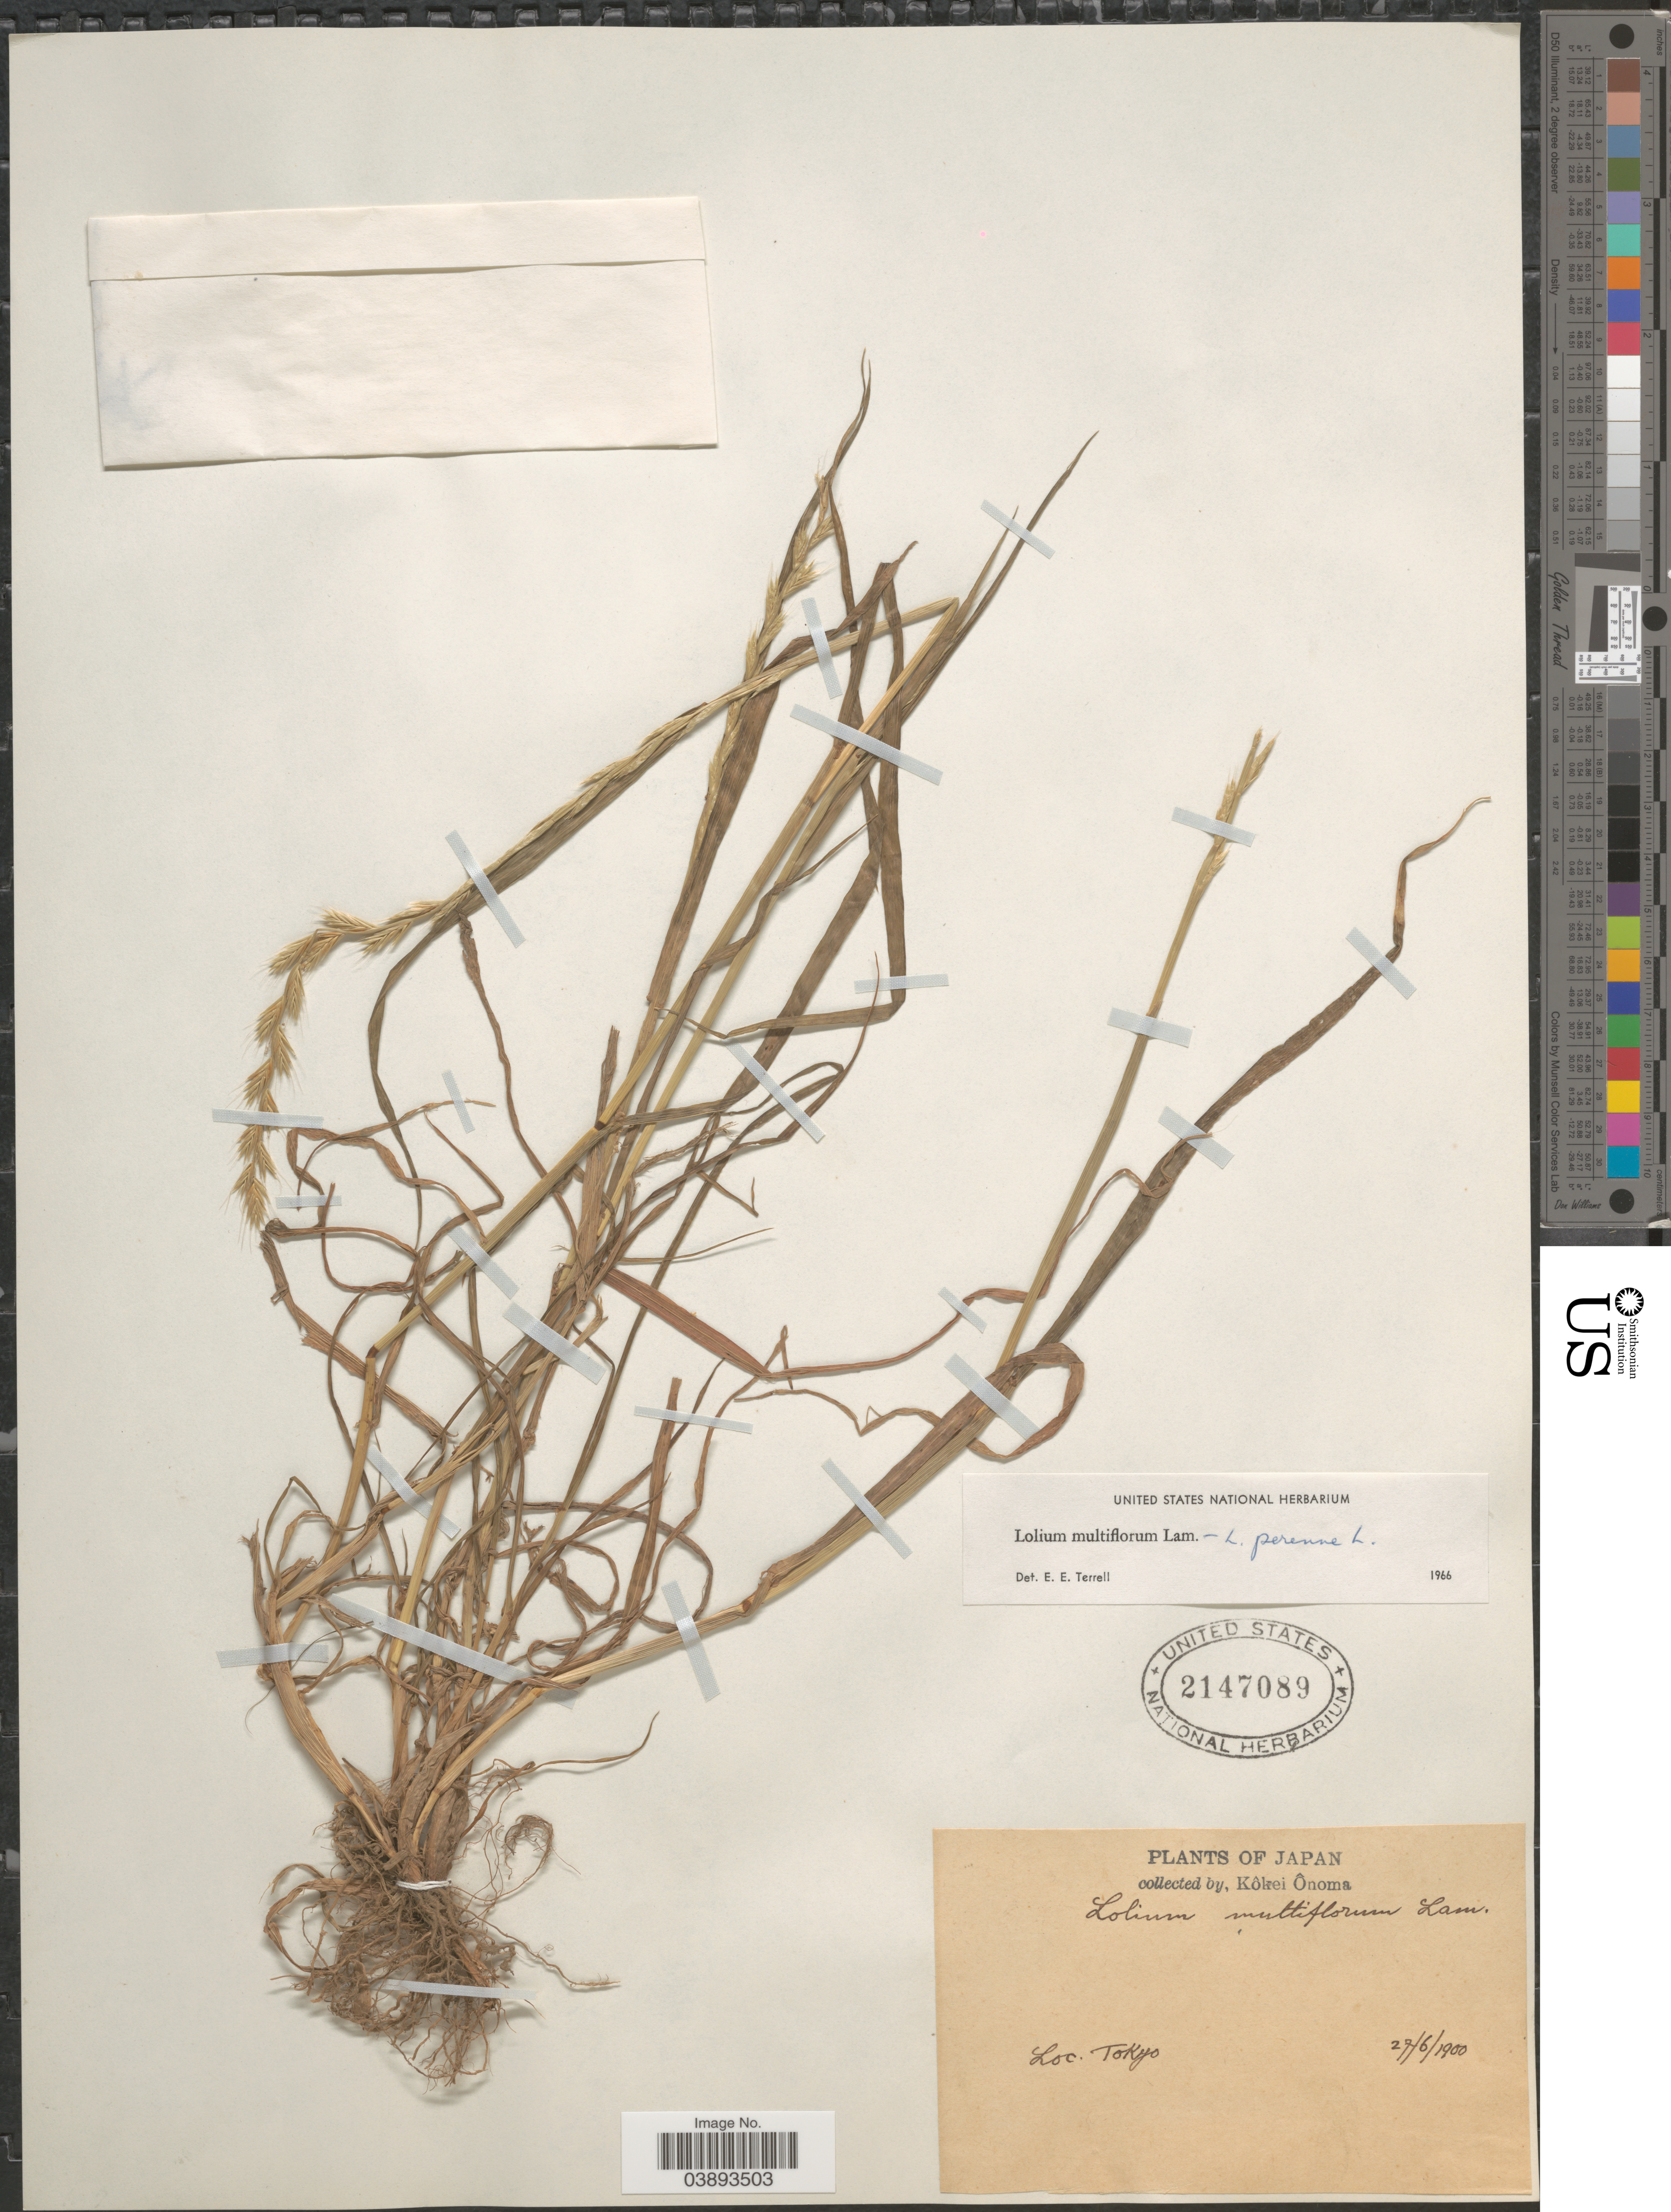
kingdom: Plantae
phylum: Tracheophyta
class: Liliopsida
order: Poales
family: Poaceae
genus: Lolium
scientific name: Lolium multiflorum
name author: Lam.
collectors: K. Onoma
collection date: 1900-06-27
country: Japan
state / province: Tokyo, Federal City of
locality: Tokyo.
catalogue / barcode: US 2147089